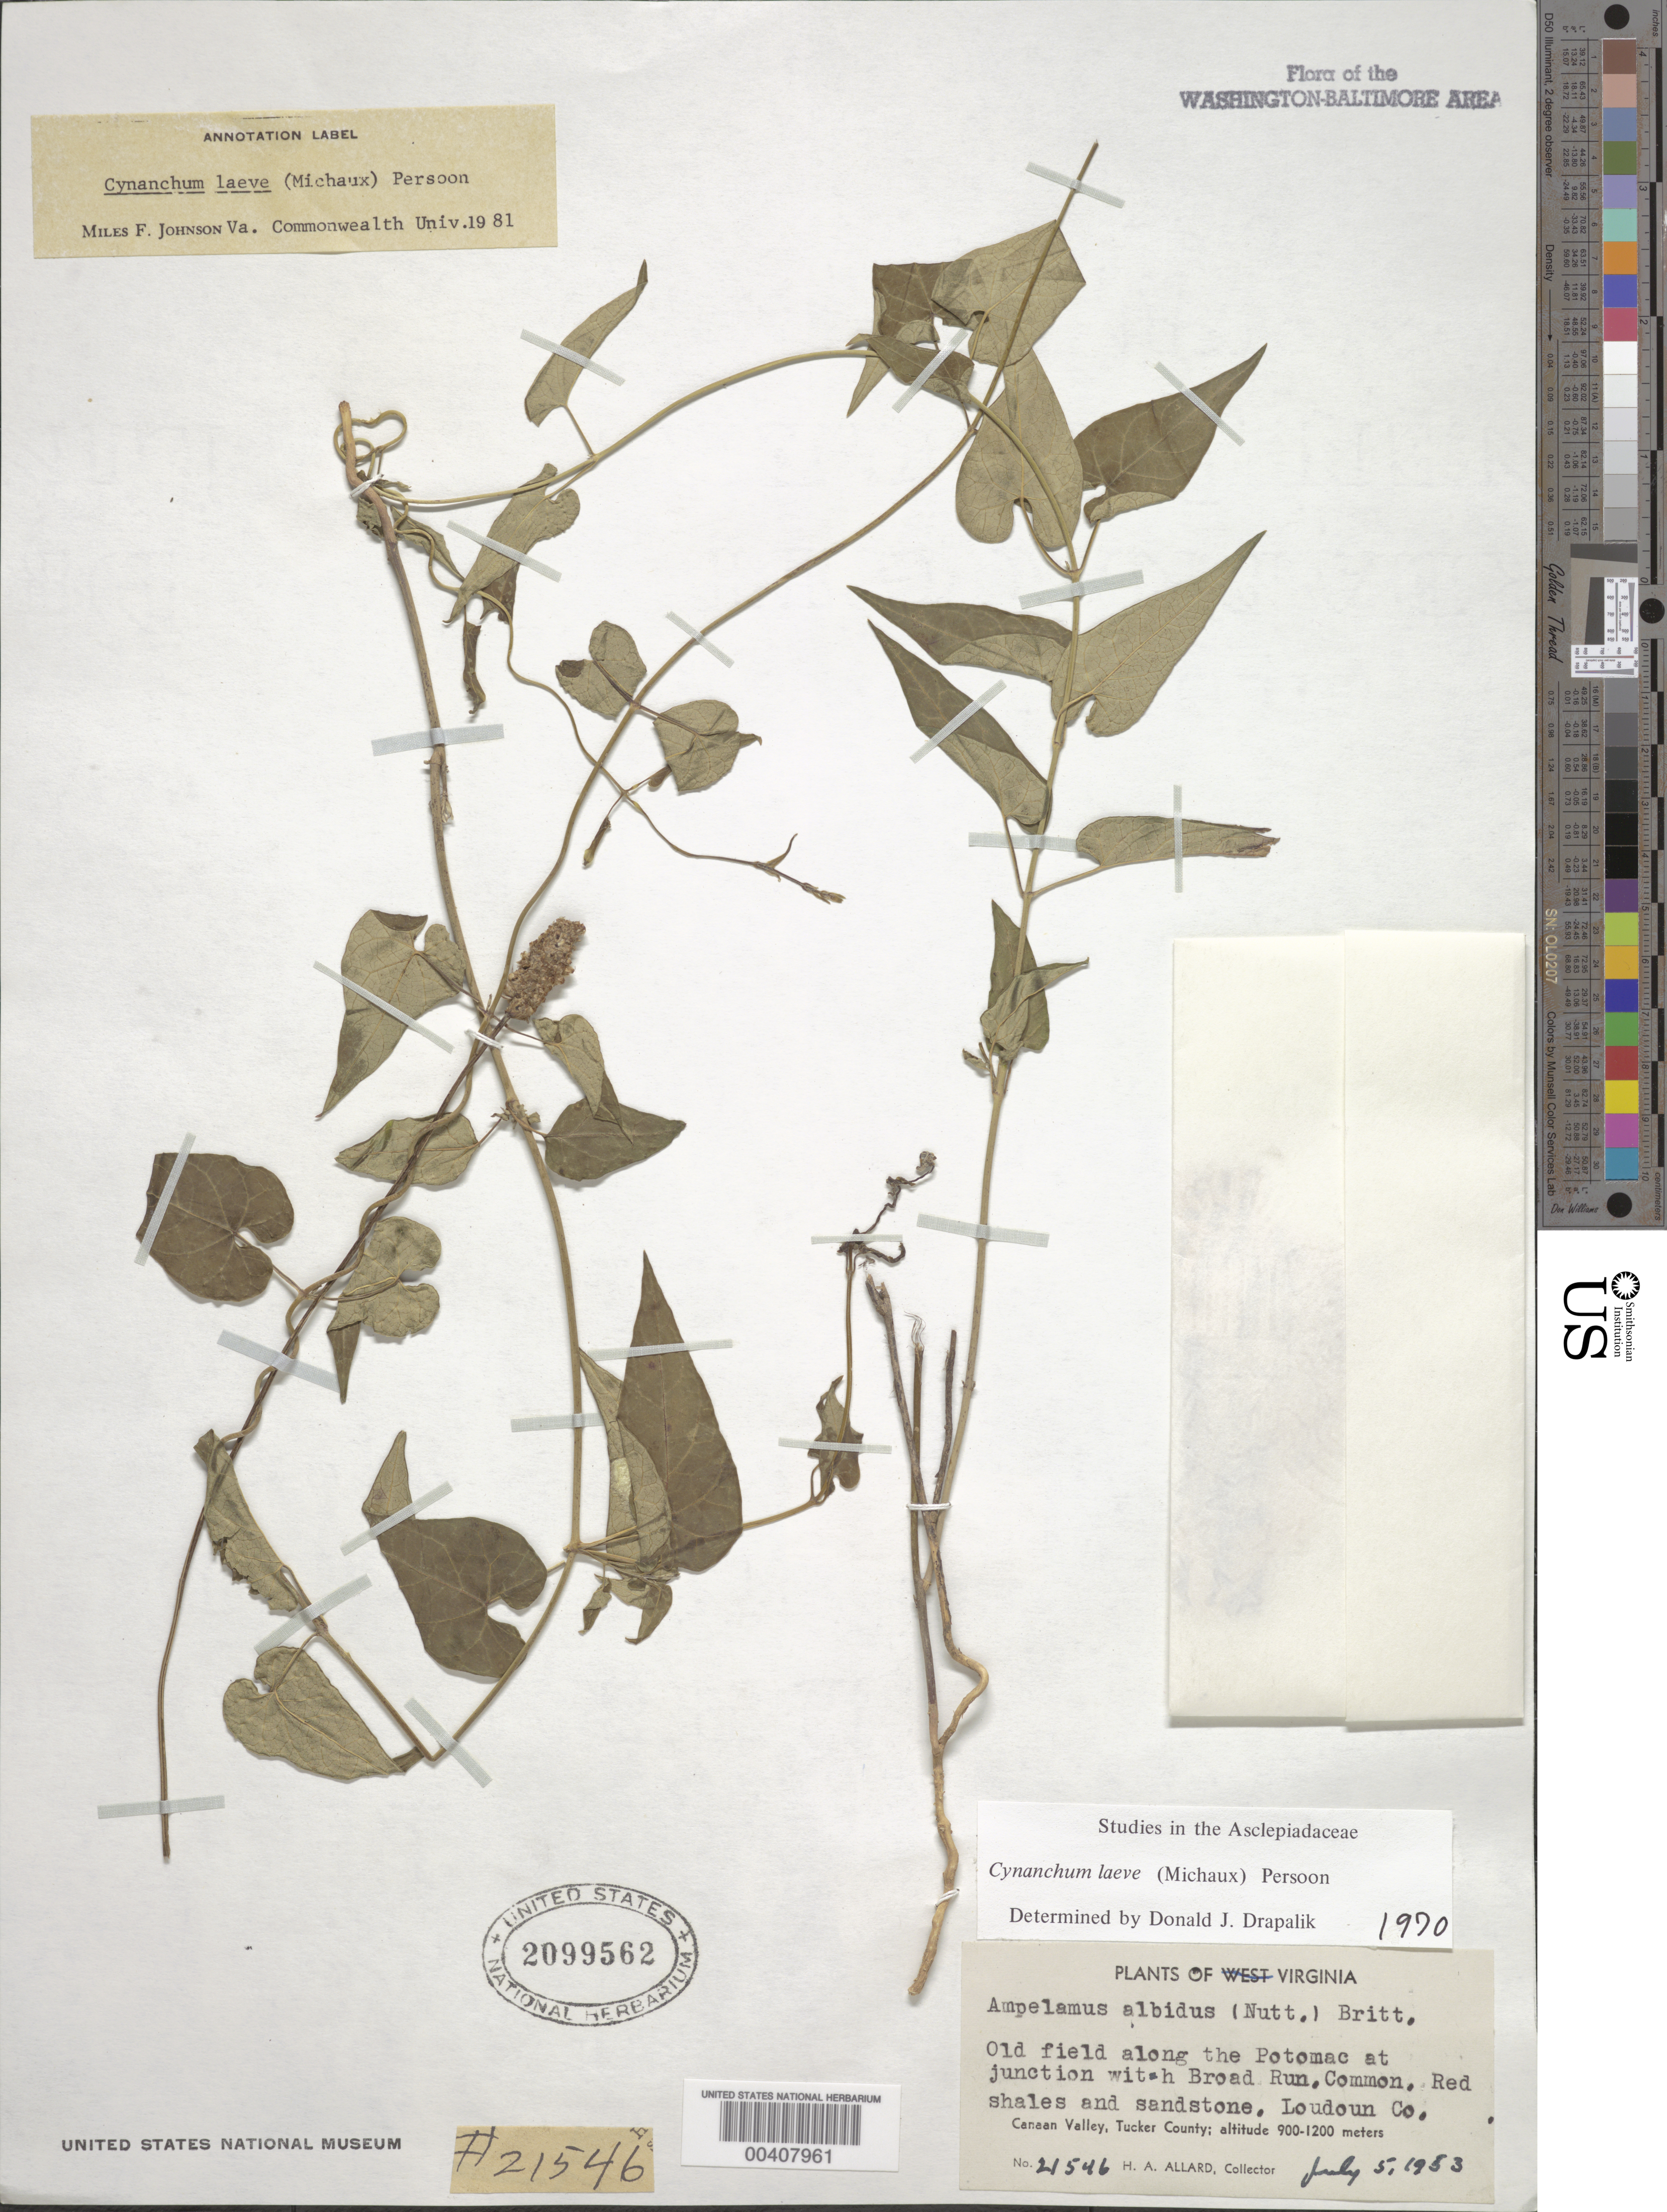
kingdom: Plantae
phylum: Tracheophyta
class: Magnoliopsida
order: Gentianales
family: Apocynaceae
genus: Cynanchum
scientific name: Cynanchum laeve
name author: (Michx.) Pers.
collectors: H. A. Allard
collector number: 21546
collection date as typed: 05 Jul 1953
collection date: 1953-07-05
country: United States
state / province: Virginia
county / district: Loudoun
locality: Potomac River junction with Broad Run C. & O. Canal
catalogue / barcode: US 2099562